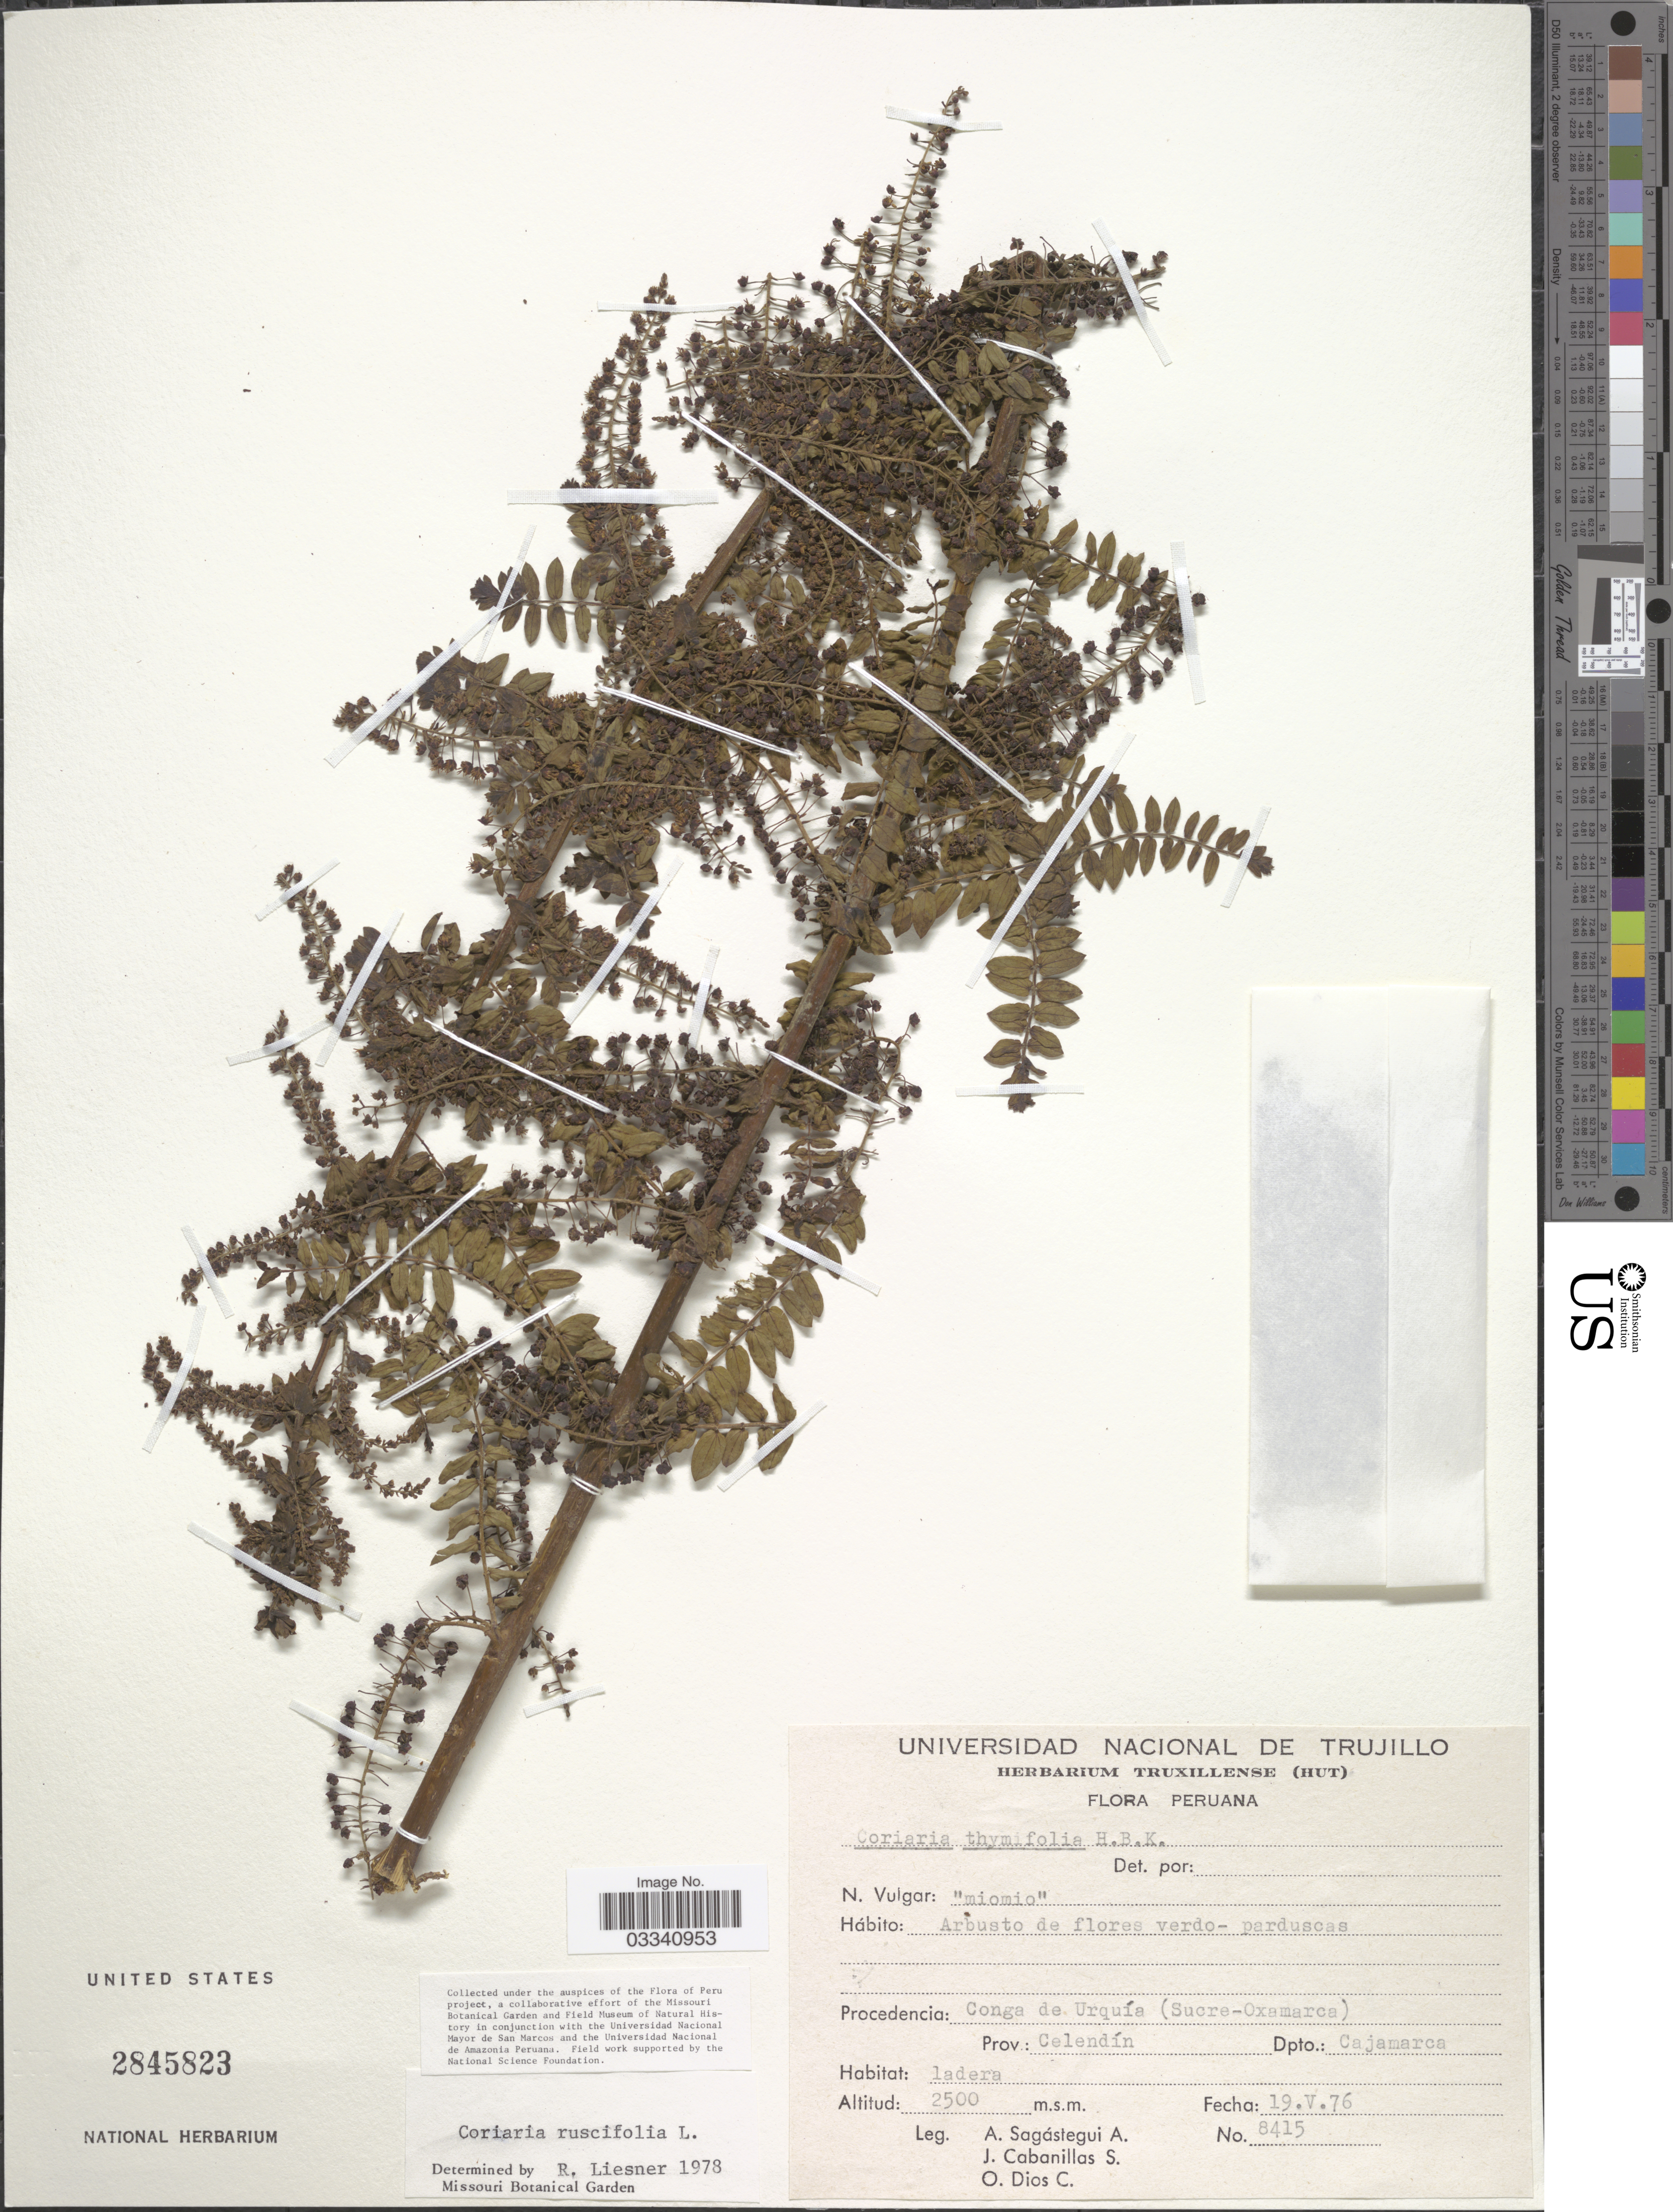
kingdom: Plantae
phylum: Tracheophyta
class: Magnoliopsida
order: Cucurbitales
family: Coriariaceae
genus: Coriaria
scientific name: Coriaria ruscifolia subsp. microphylla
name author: (Poir.) L.E. Skog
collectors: A. Sagástegui A., J. Cabanillas S. & O. Dios C.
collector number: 8415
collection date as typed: Transcribed d/m/y: 19/5/76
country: Peru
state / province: Cajamarca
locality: Procedencia: Conga de Urquía (Sucre-Oxamarca), Prov.:Celendin, Dpto.: Cajamarca.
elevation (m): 2500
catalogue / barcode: US 2845823